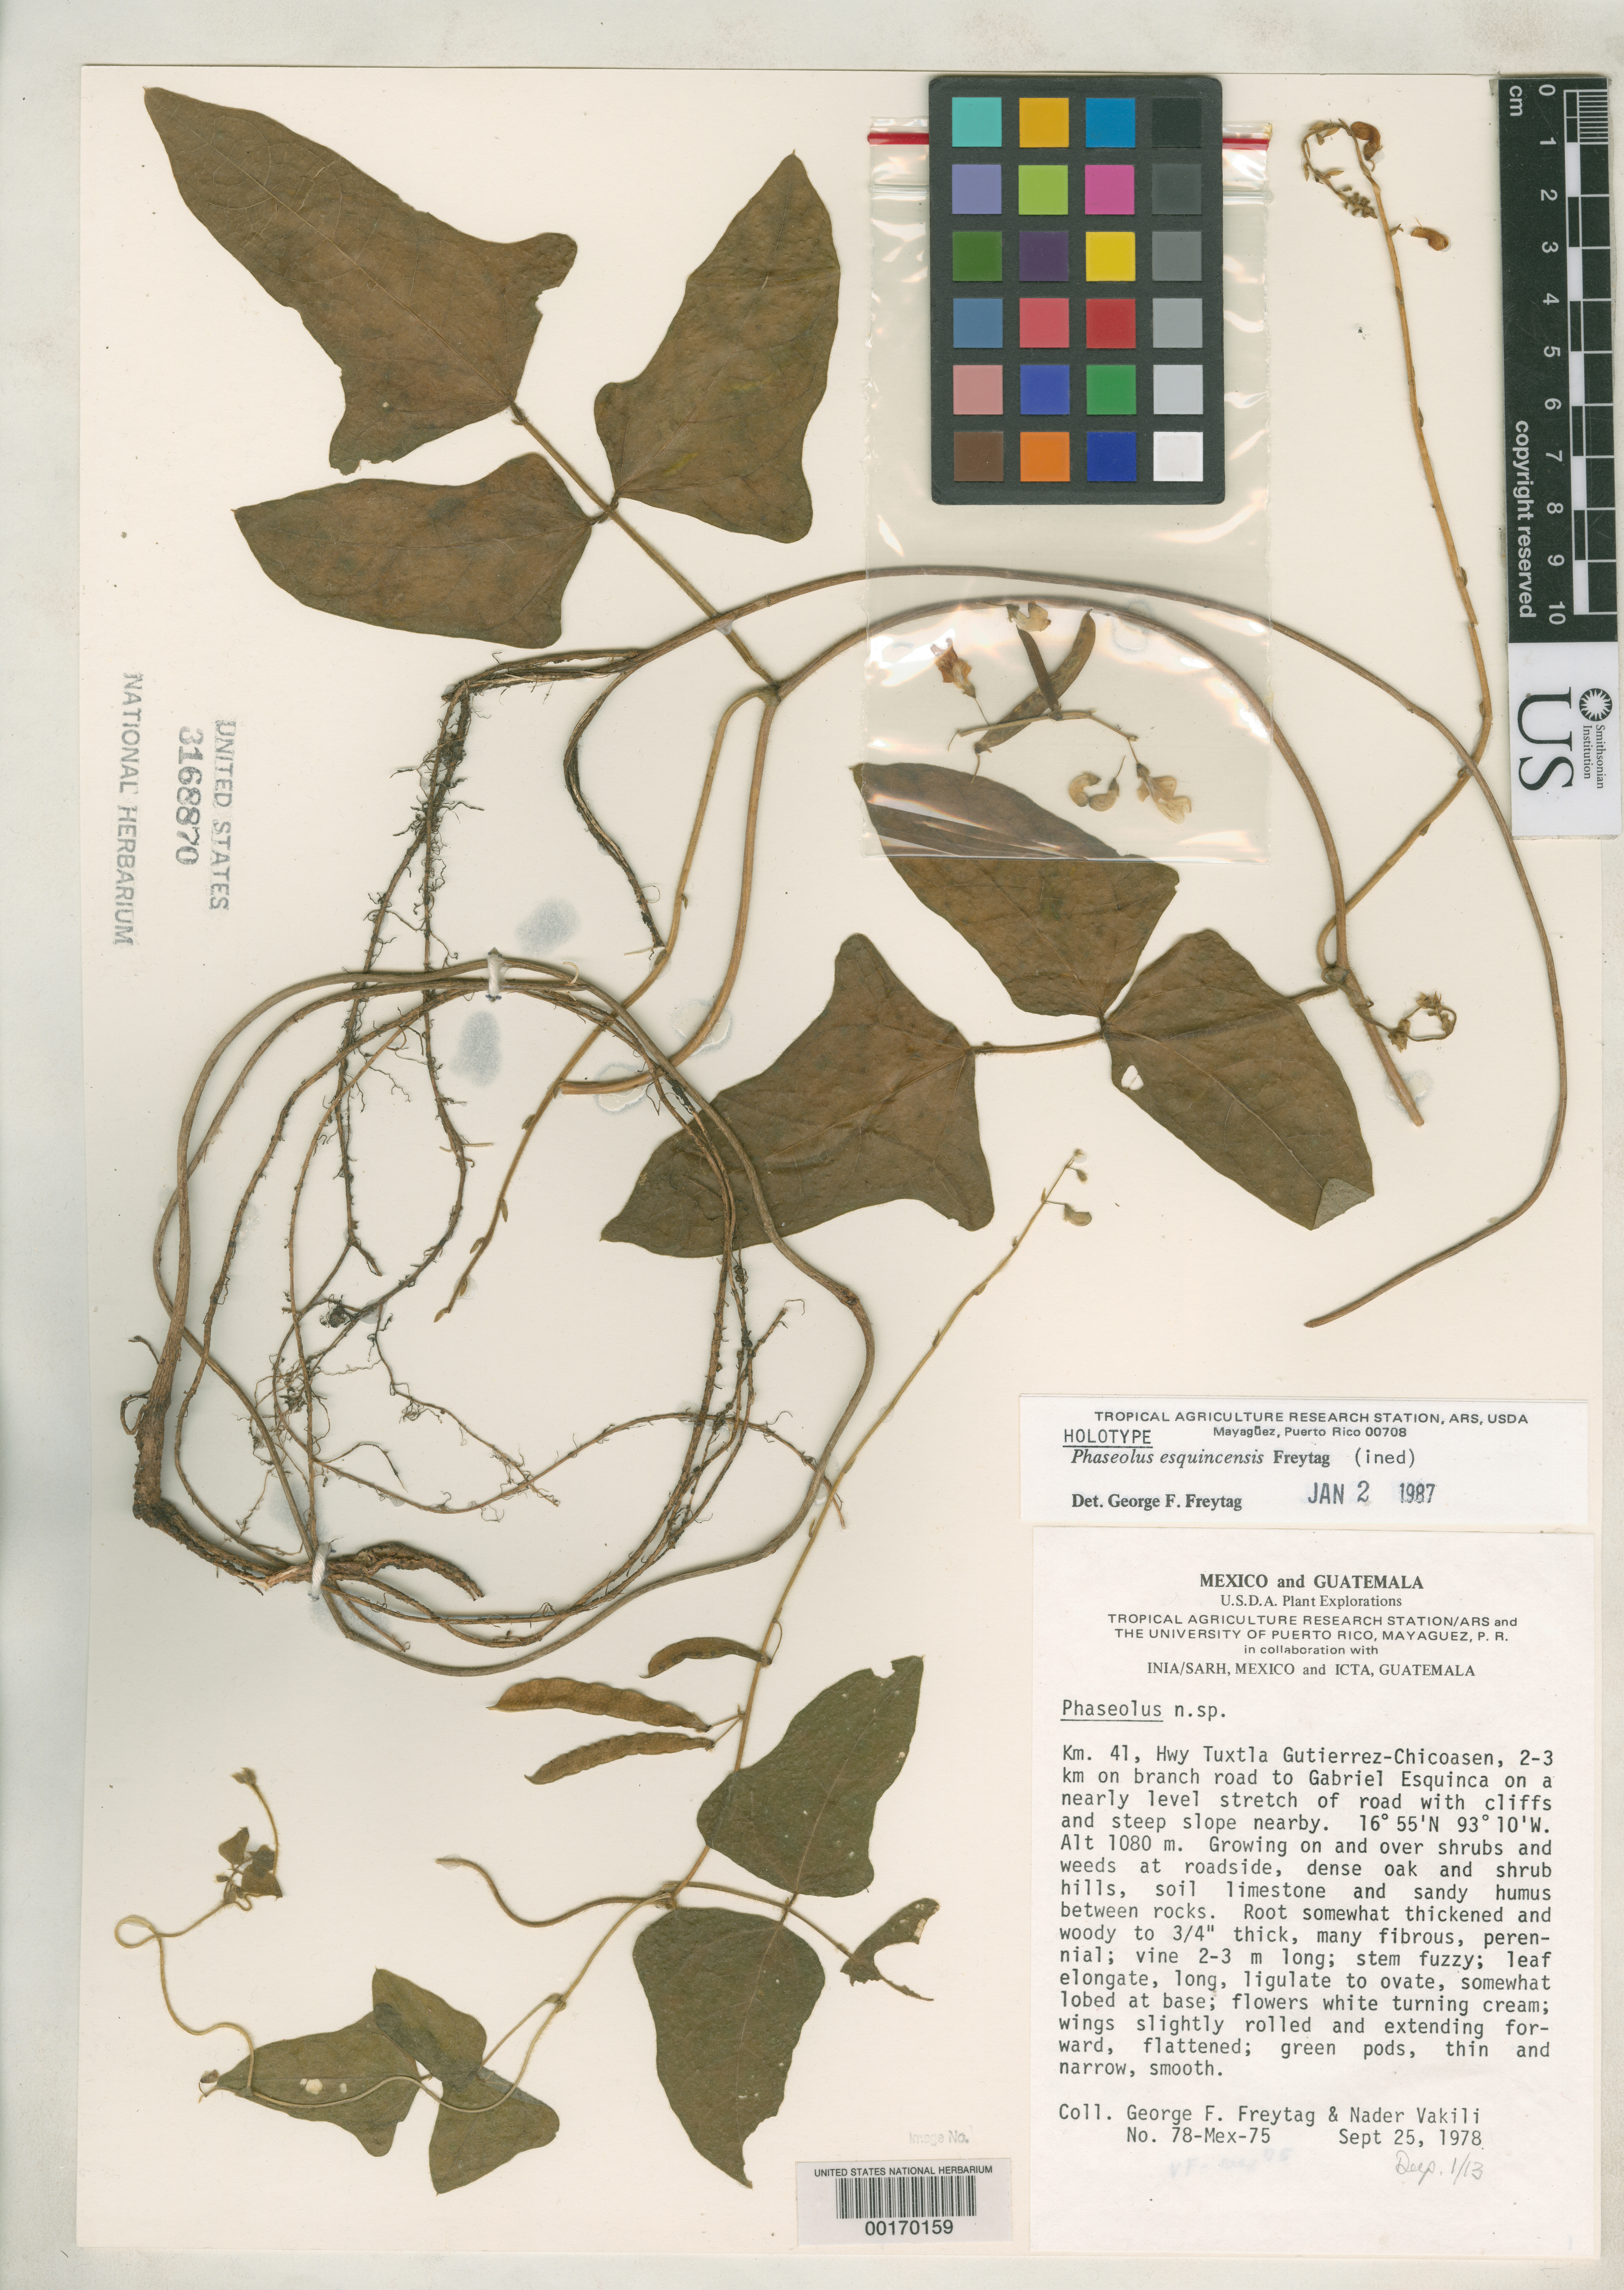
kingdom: Plantae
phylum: Tracheophyta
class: Magnoliopsida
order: Fabales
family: Fabaceae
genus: Phaseolus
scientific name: Phaseolus esquincensis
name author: Freytag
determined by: Freytag, G. F.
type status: Holotype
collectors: G. F. Freytag & N. Vakili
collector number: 78-Mex-75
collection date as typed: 25 Sep 1978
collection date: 1978-09-25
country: Mexico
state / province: Chiapas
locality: Km 41, Hwy Tuxtla Gutierrez-Chicoasen, 2-3 km on branch road to Gabriel Esquinca on a nearly level stretch of road with cliffs and steep slope nearby.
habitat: Growing on and over shrubs and weeds at roadside, dense oak and shrub hills, soil limestone and sandy humus between rocks.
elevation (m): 1080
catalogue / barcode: US 3168870